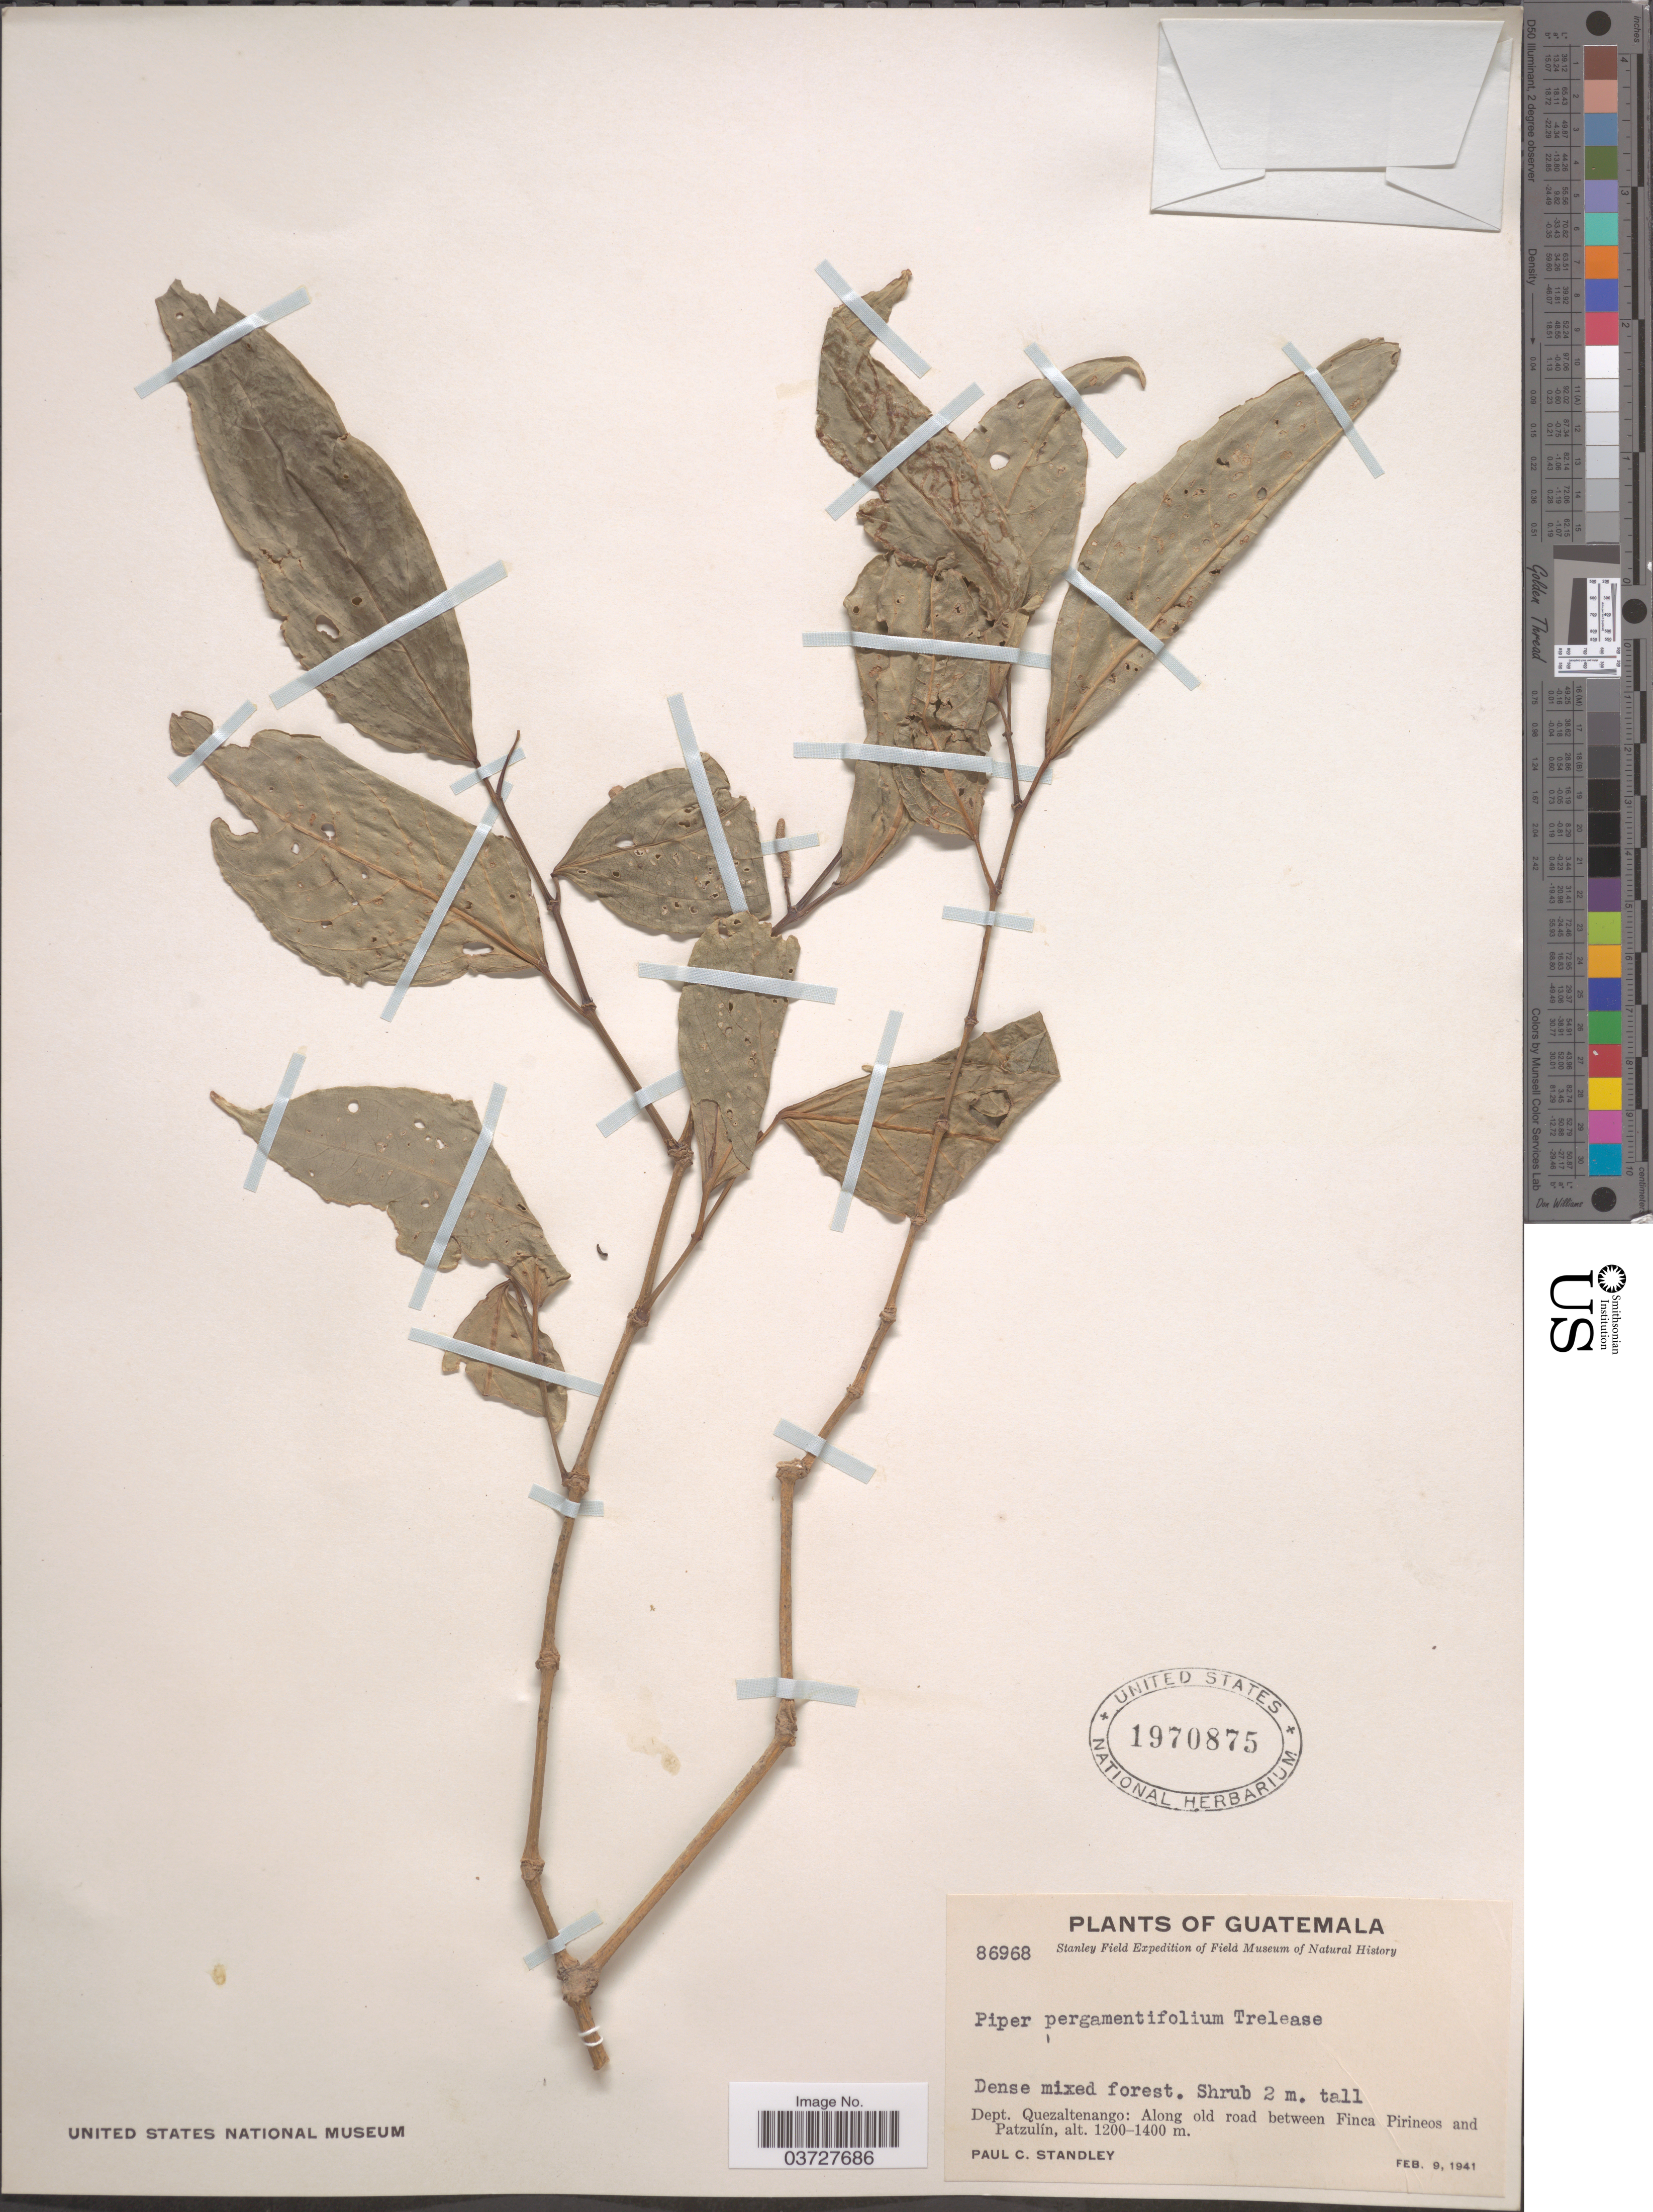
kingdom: Plantae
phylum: Tracheophyta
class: Magnoliopsida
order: Piperales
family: Piperaceae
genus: Piper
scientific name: Piper pergamentifolium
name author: Trel. & Standl.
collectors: P. C. Standley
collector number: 86968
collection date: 1941-02-09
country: Guatemala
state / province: Quetzaltenango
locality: Dept. Quezaltenango: Along old road between Finca Pirineos and Patzulín.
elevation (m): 1200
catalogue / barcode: US 1970875